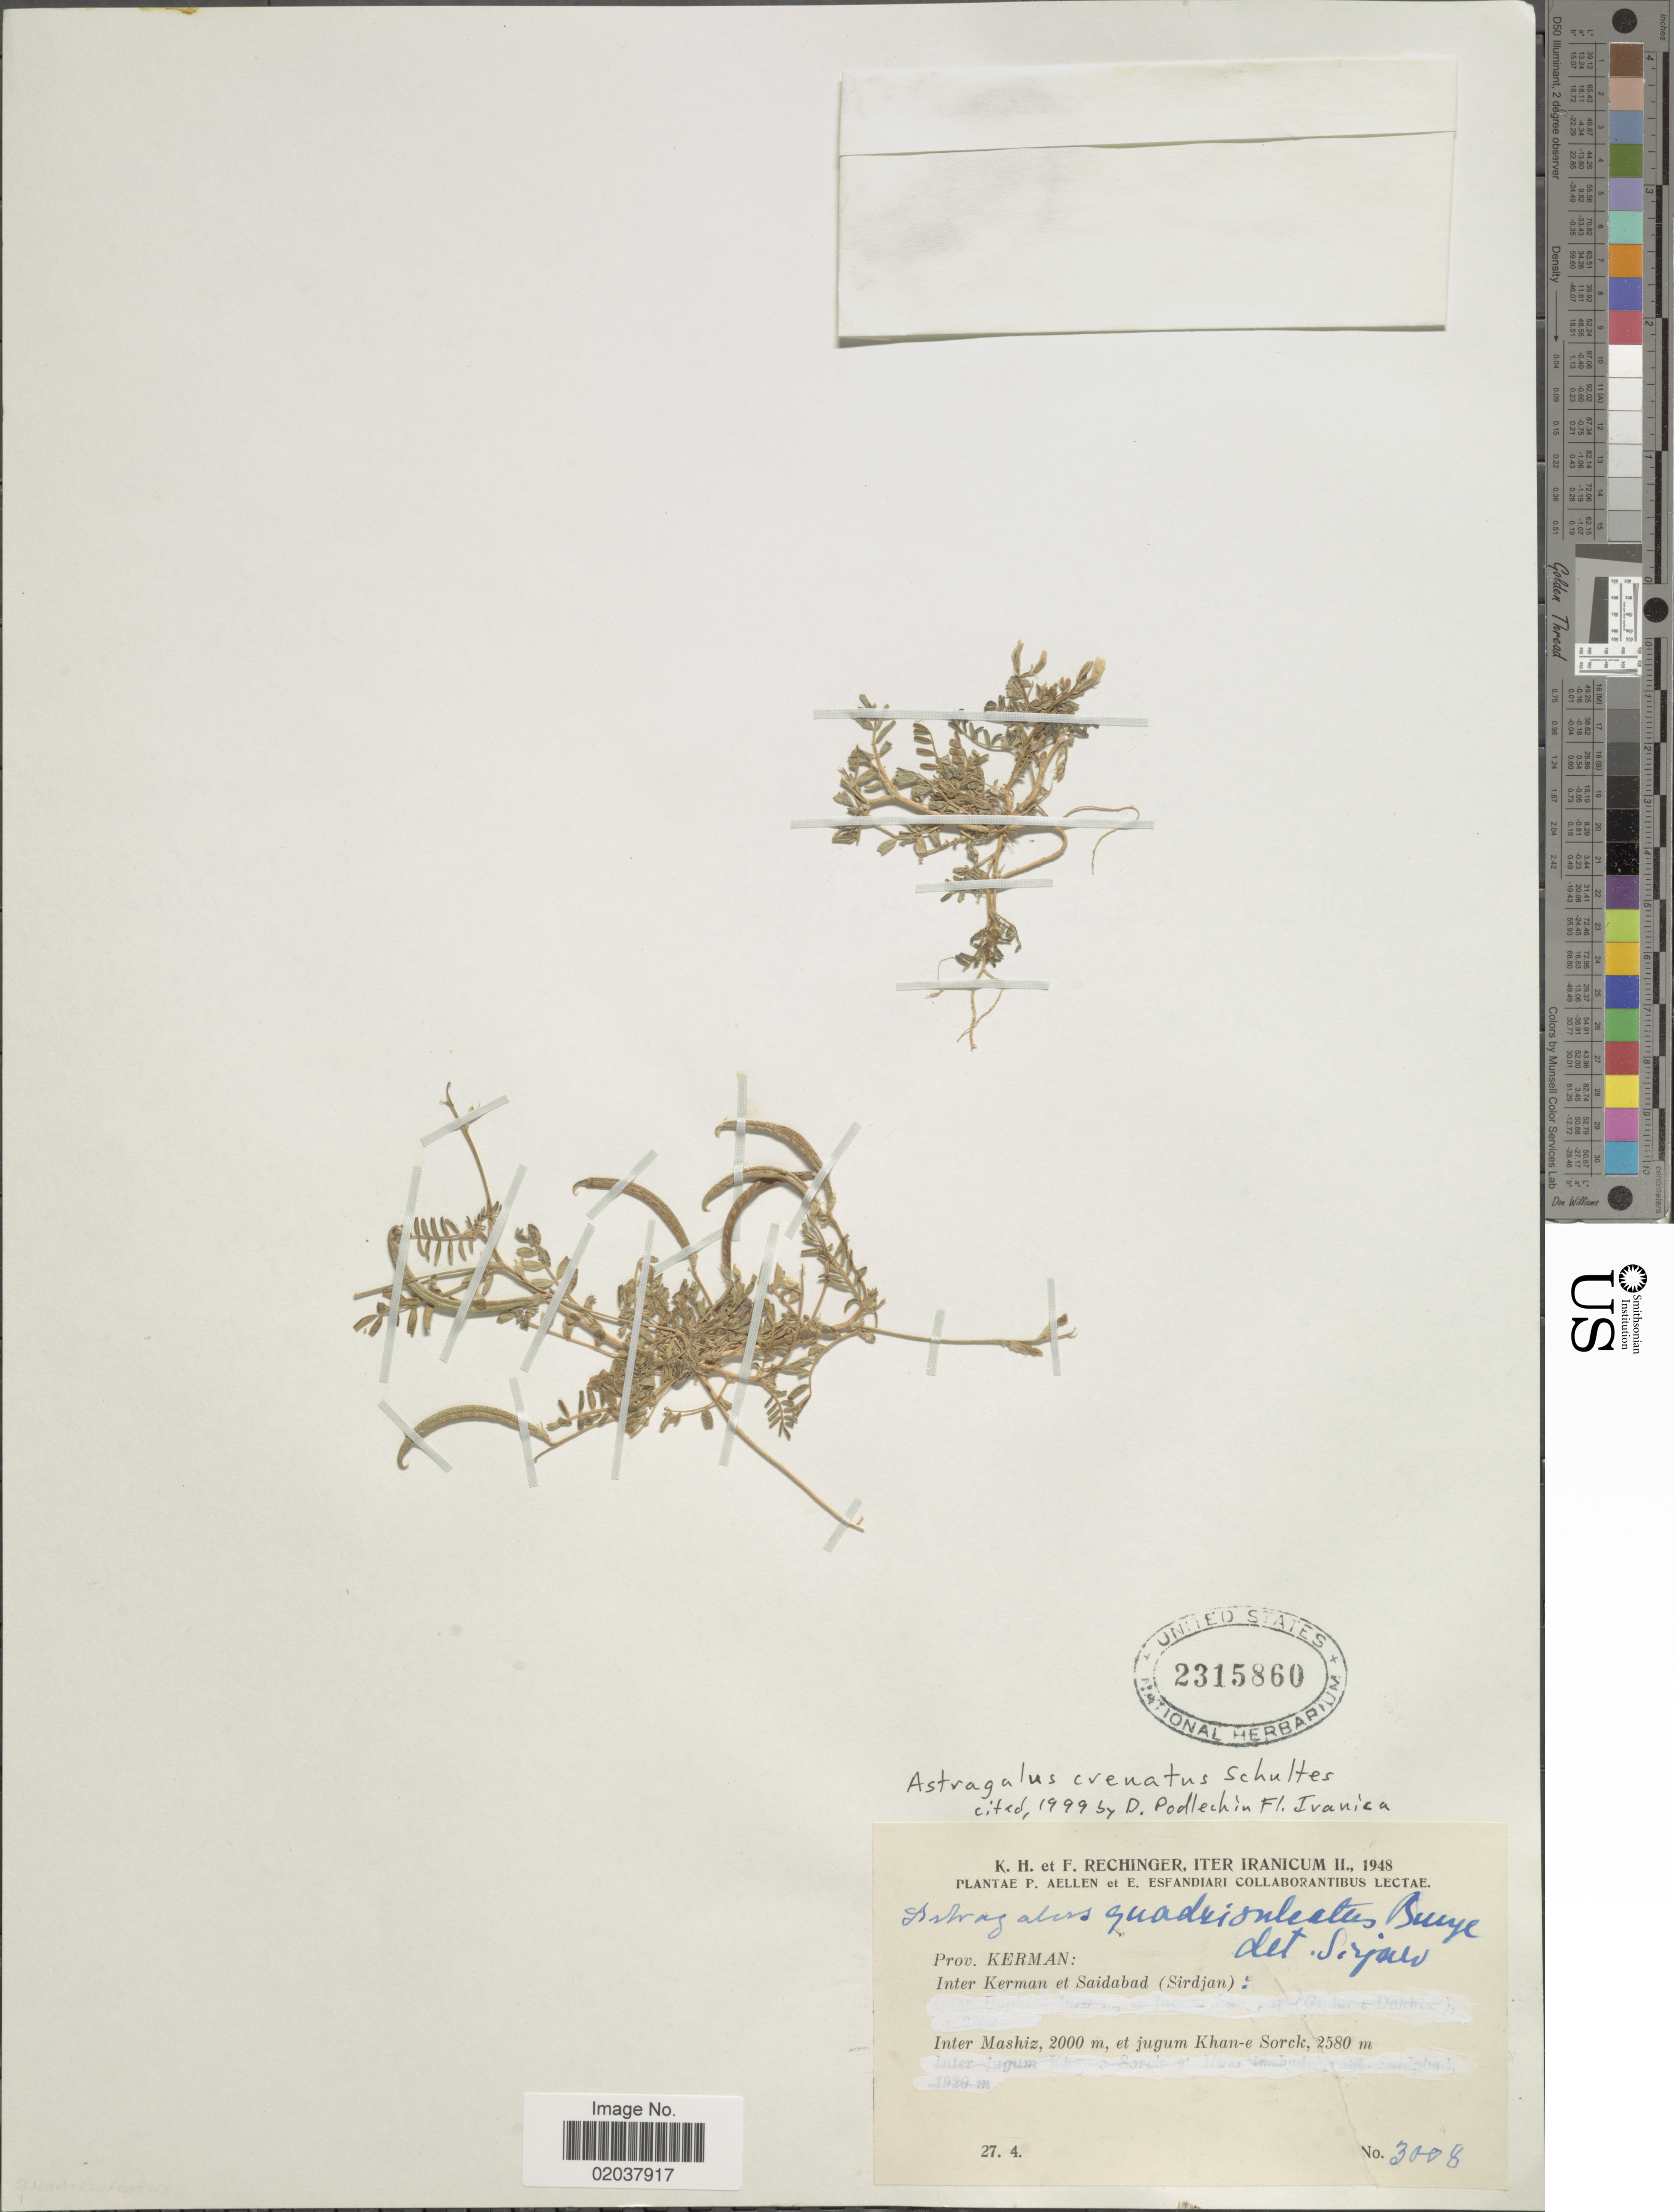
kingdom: Plantae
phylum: Tracheophyta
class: Magnoliopsida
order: Fabales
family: Fabaceae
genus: Astragalus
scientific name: Astragalus crenatus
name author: Schult.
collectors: K. H. Rechinger & F. Rechinger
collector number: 3008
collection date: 1948-04-27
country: Iran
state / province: Kerman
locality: Iter Iranicum. Prov. Kerman: Inter Kerman et Saidabad (Sirdjan): Inter Mashiz, et jugum Khan-e Sorck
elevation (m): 2580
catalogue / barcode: US 2315860